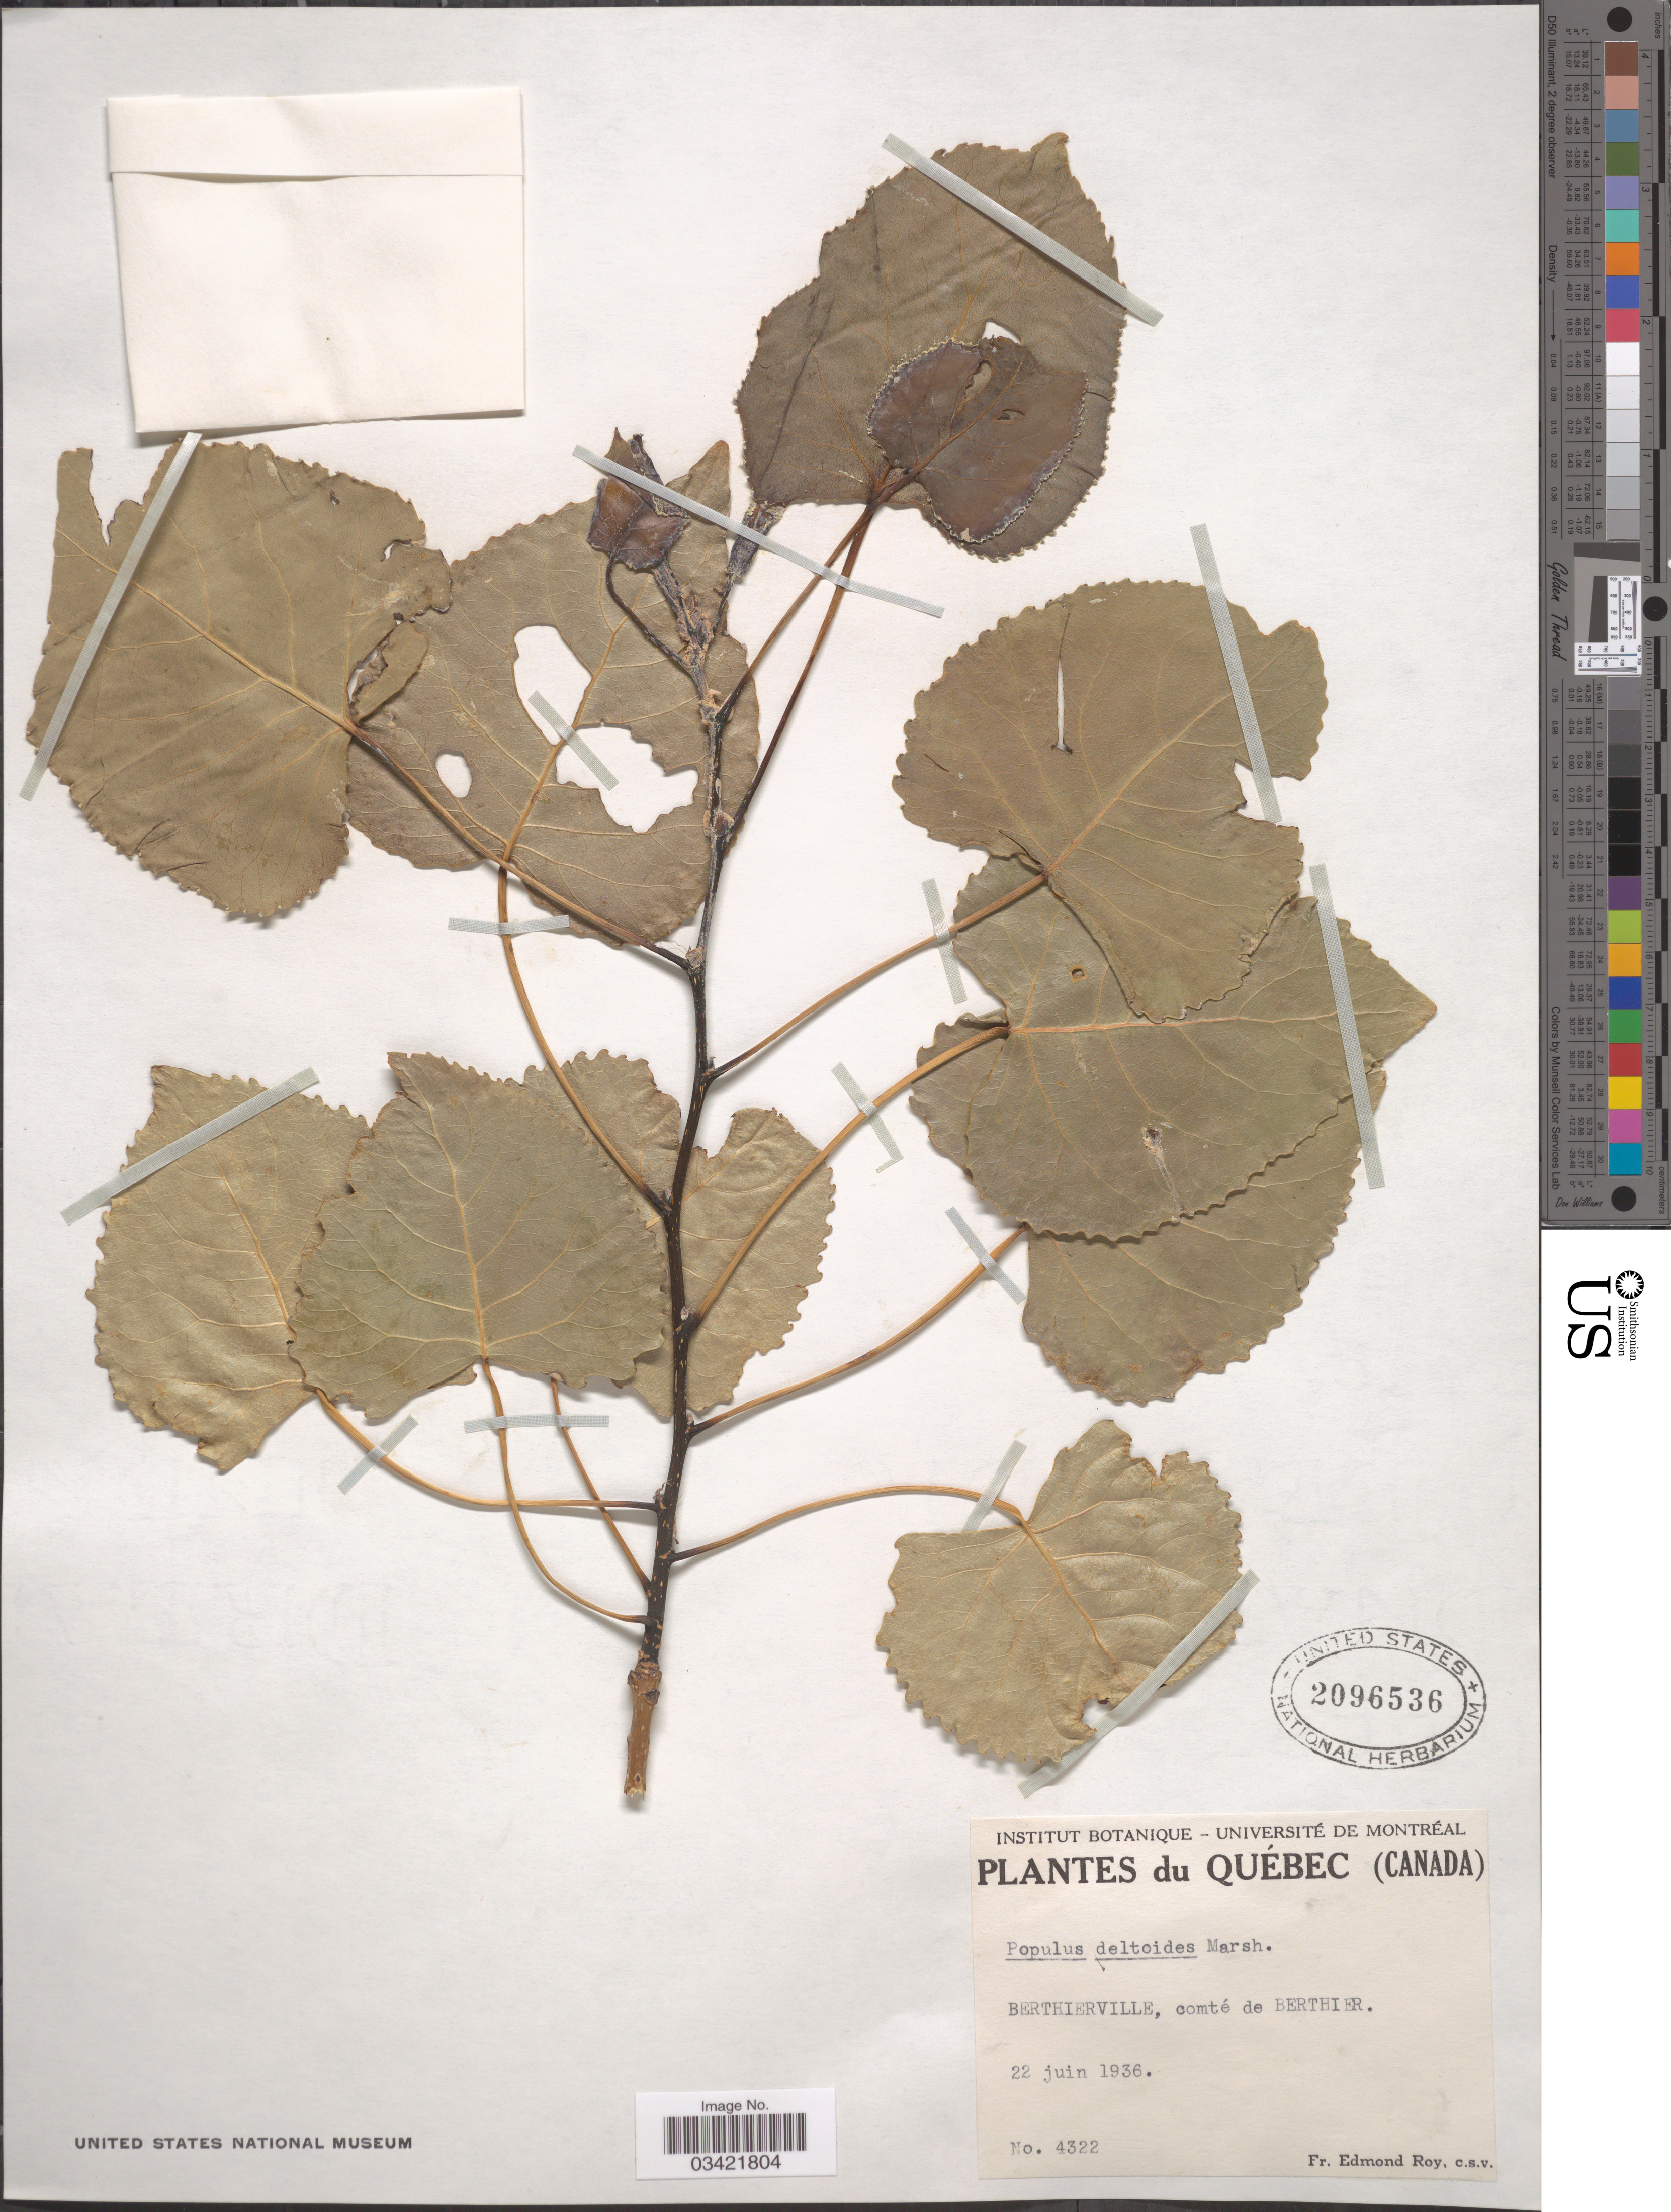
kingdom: Plantae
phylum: Tracheophyta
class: Magnoliopsida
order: Malpighiales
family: Salicaceae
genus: Populus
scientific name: Populus deltoides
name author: W. Bartram ex Marshall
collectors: E. Roy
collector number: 4322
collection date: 1936-06-22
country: Canada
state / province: Quebec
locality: Berthierville, comté de Berthier.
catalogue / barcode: US 2096536